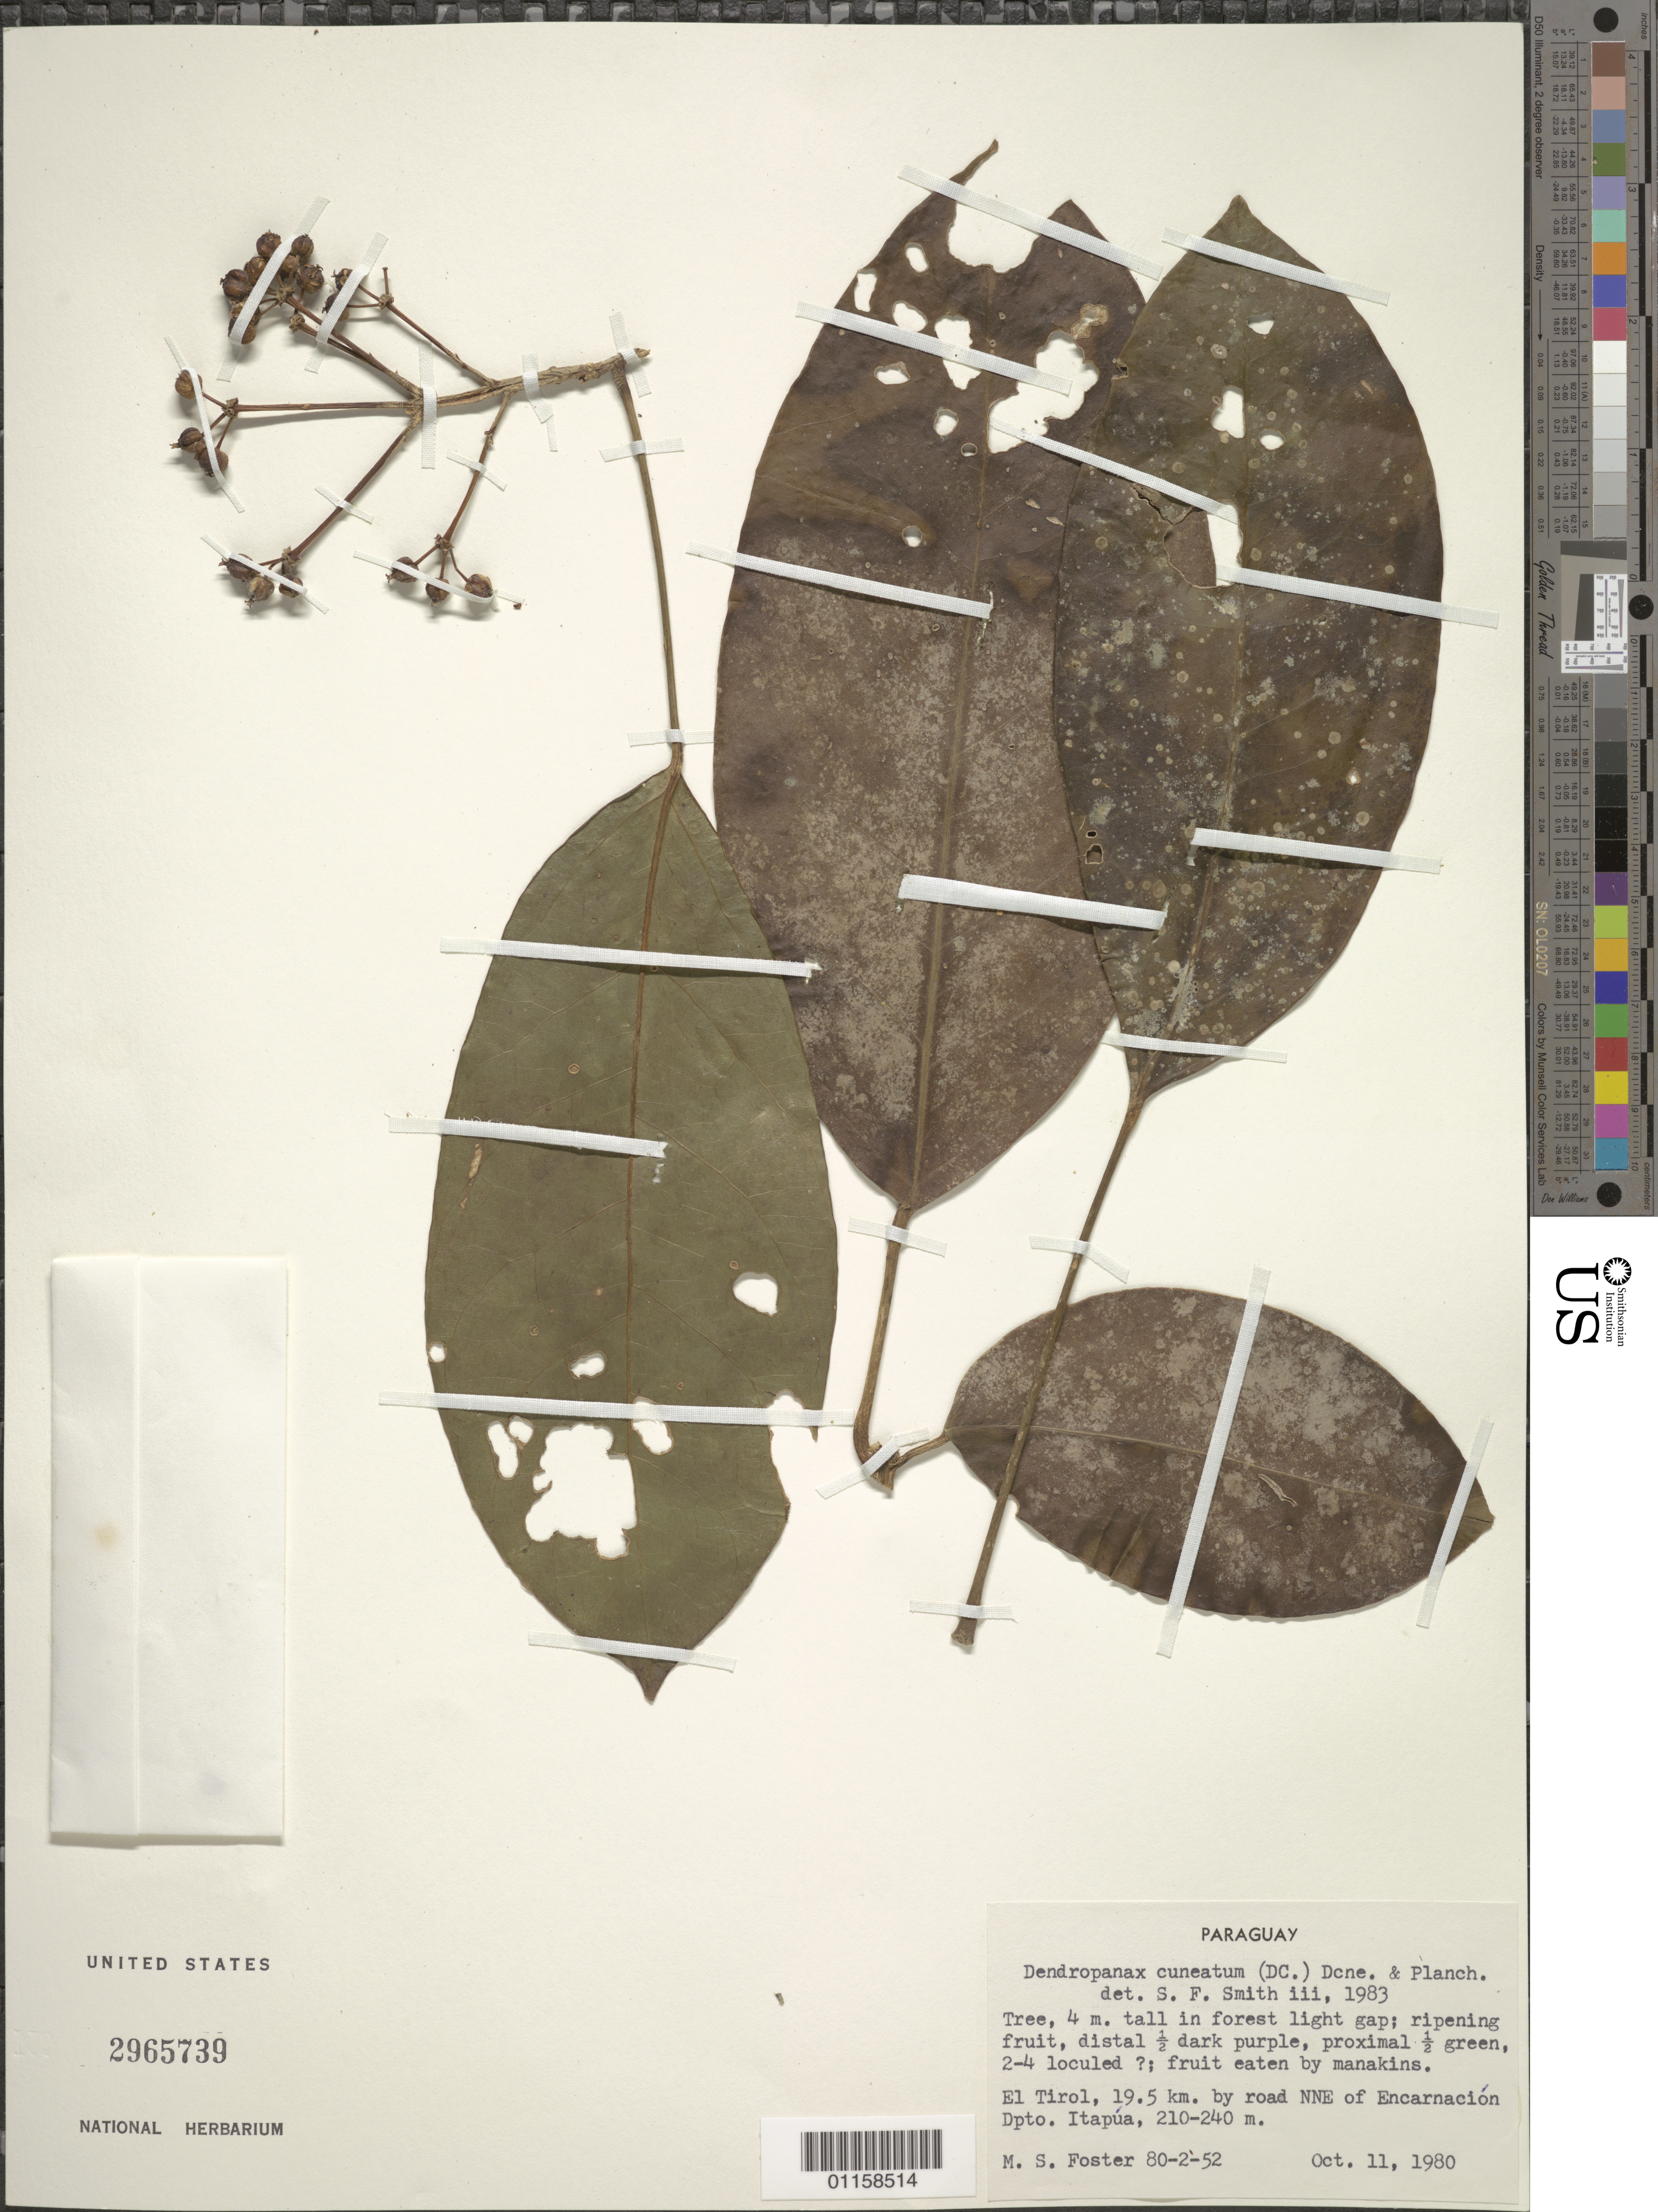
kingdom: Plantae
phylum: Tracheophyta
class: Magnoliopsida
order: Apiales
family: Araliaceae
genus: Dendropanax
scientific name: Dendropanax cuneatus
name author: (DC.) Decne. & Planch.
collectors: M. S. Foster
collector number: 80 -2 -52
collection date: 1980-10-11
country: Paraguay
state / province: Itapúa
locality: El Tirol, 19.5 km by road NNE of Encarnacion.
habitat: Tree, in forest light gap.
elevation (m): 210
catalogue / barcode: US 2965739